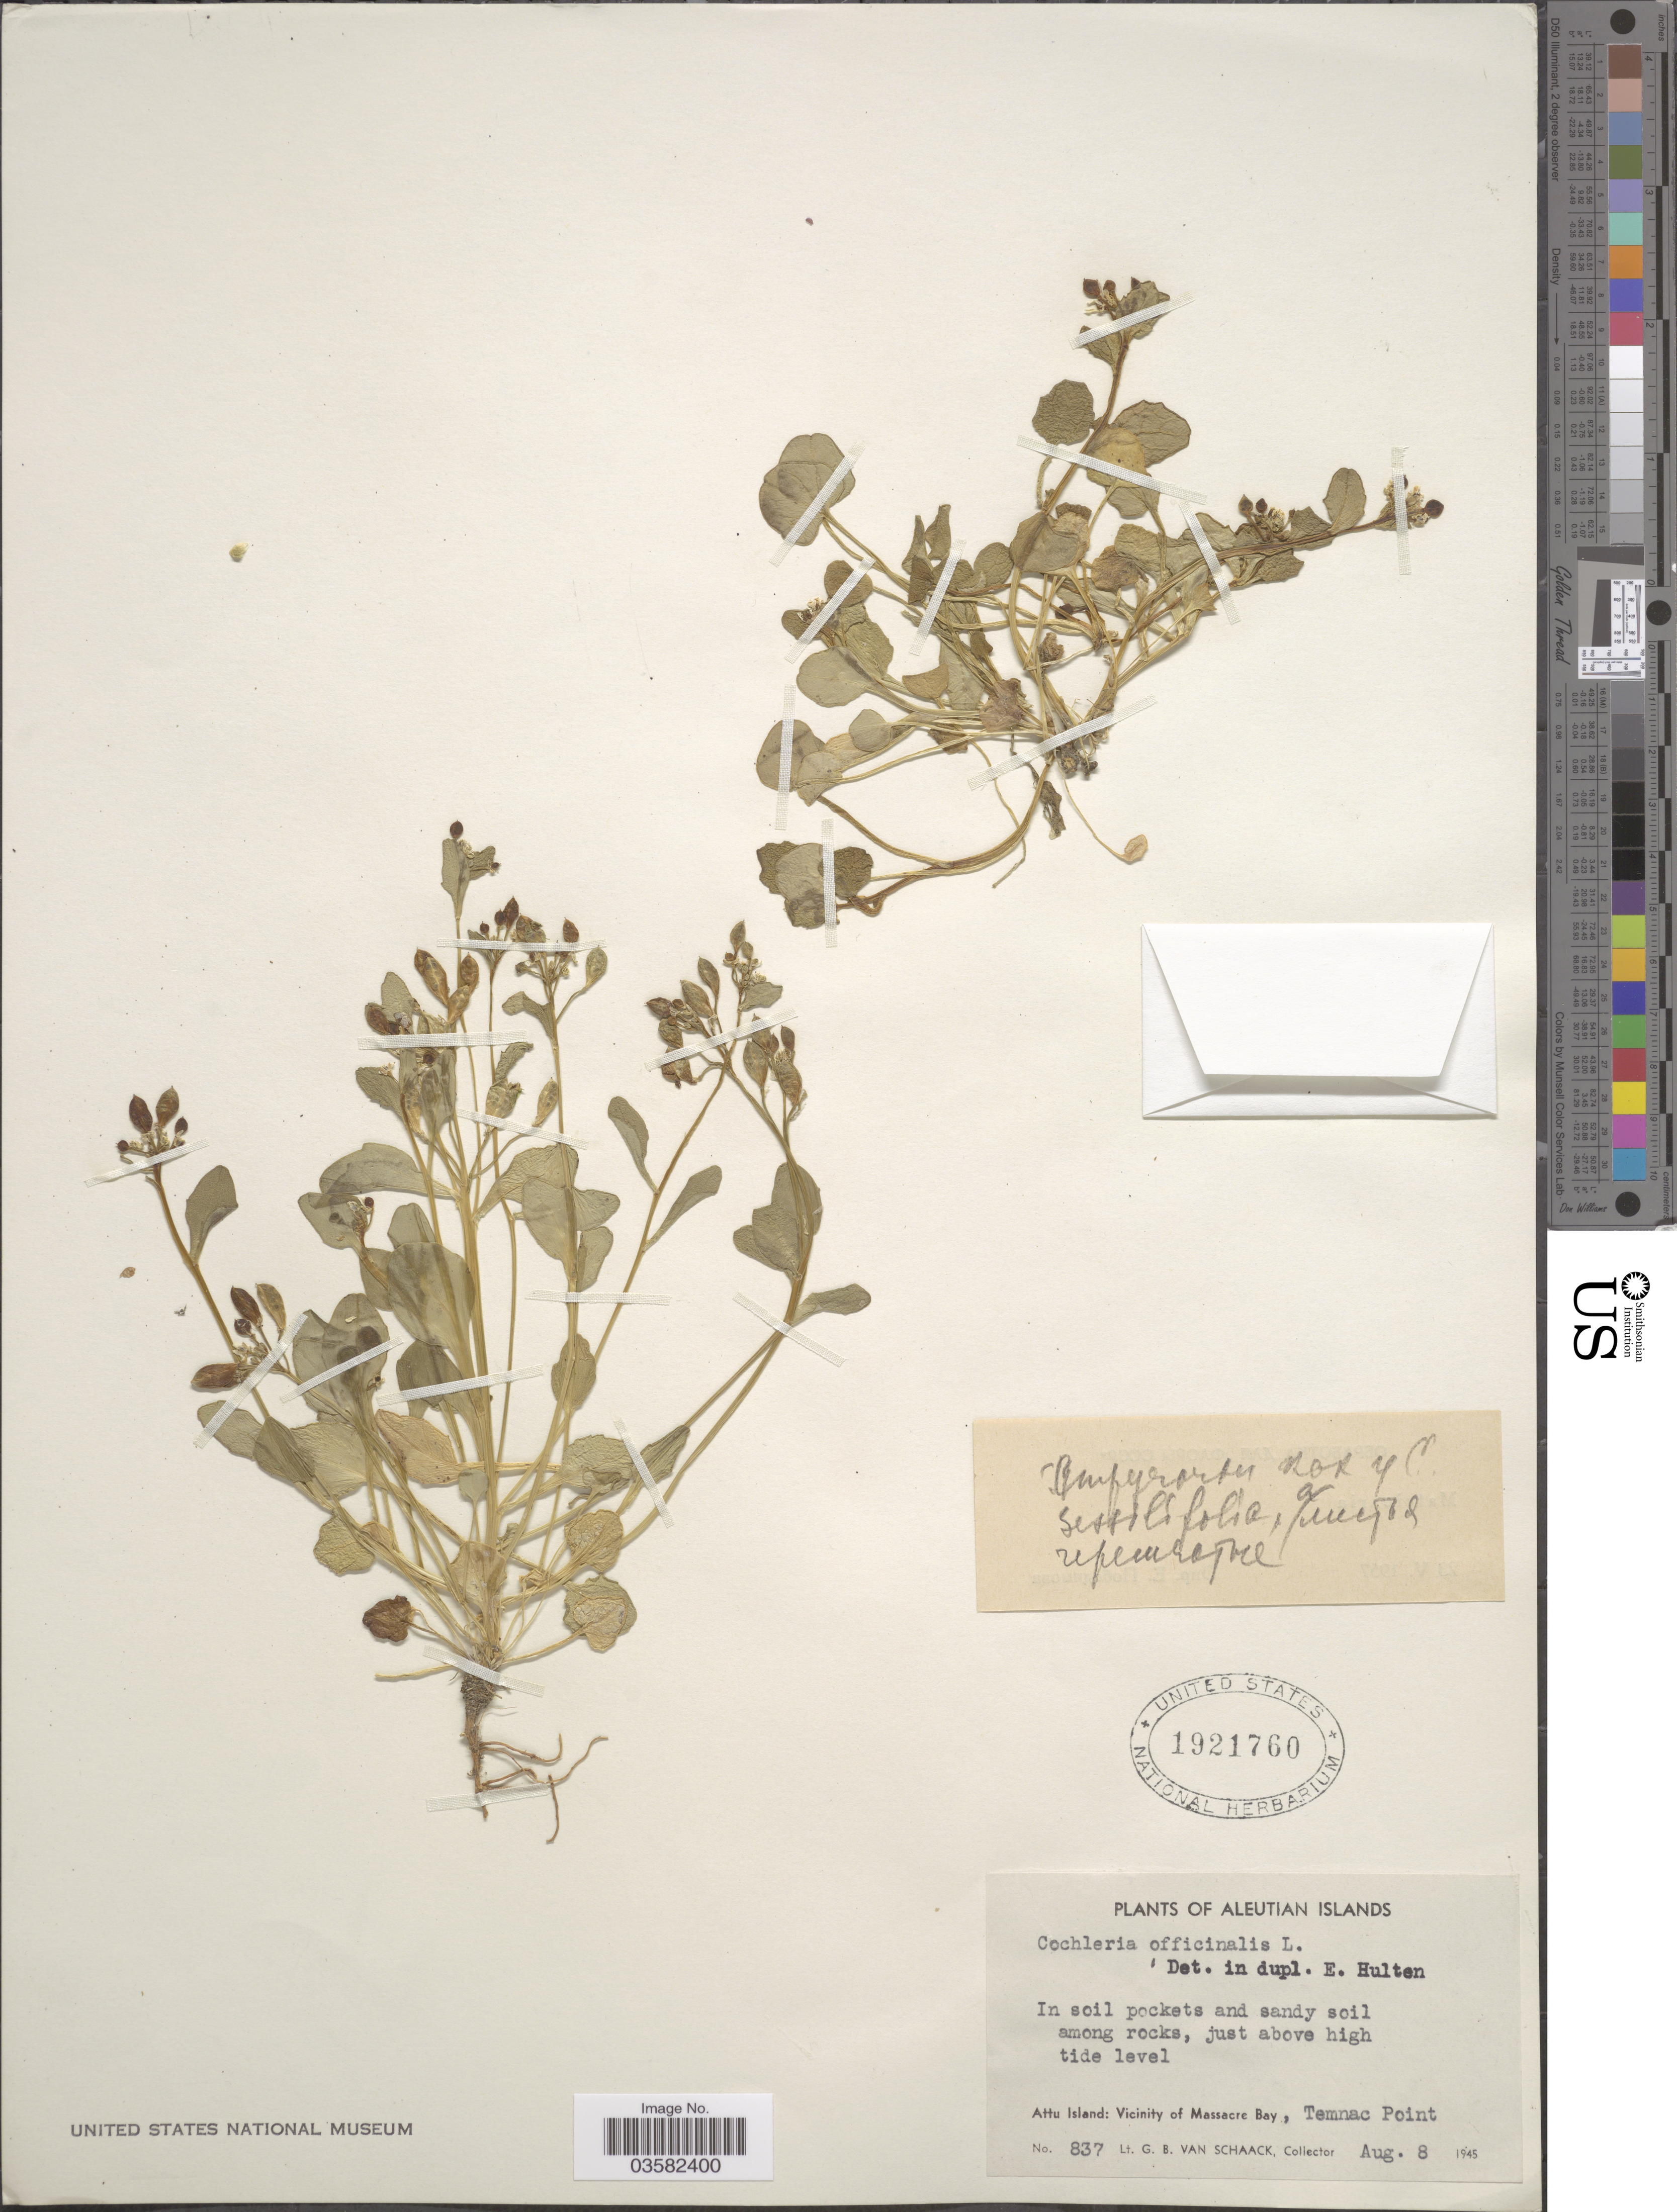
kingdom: Plantae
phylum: Tracheophyta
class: Magnoliopsida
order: Brassicales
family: Brassicaceae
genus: Cochlearia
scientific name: Cochlearia oblongifolia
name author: DC.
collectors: G. Van Schaack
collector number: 837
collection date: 1945-08-08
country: United States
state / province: Alaska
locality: Aleutian Islands. Attu Island: Vicinity of Massacre Bay, Temnac Point.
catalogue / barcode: US 1921760